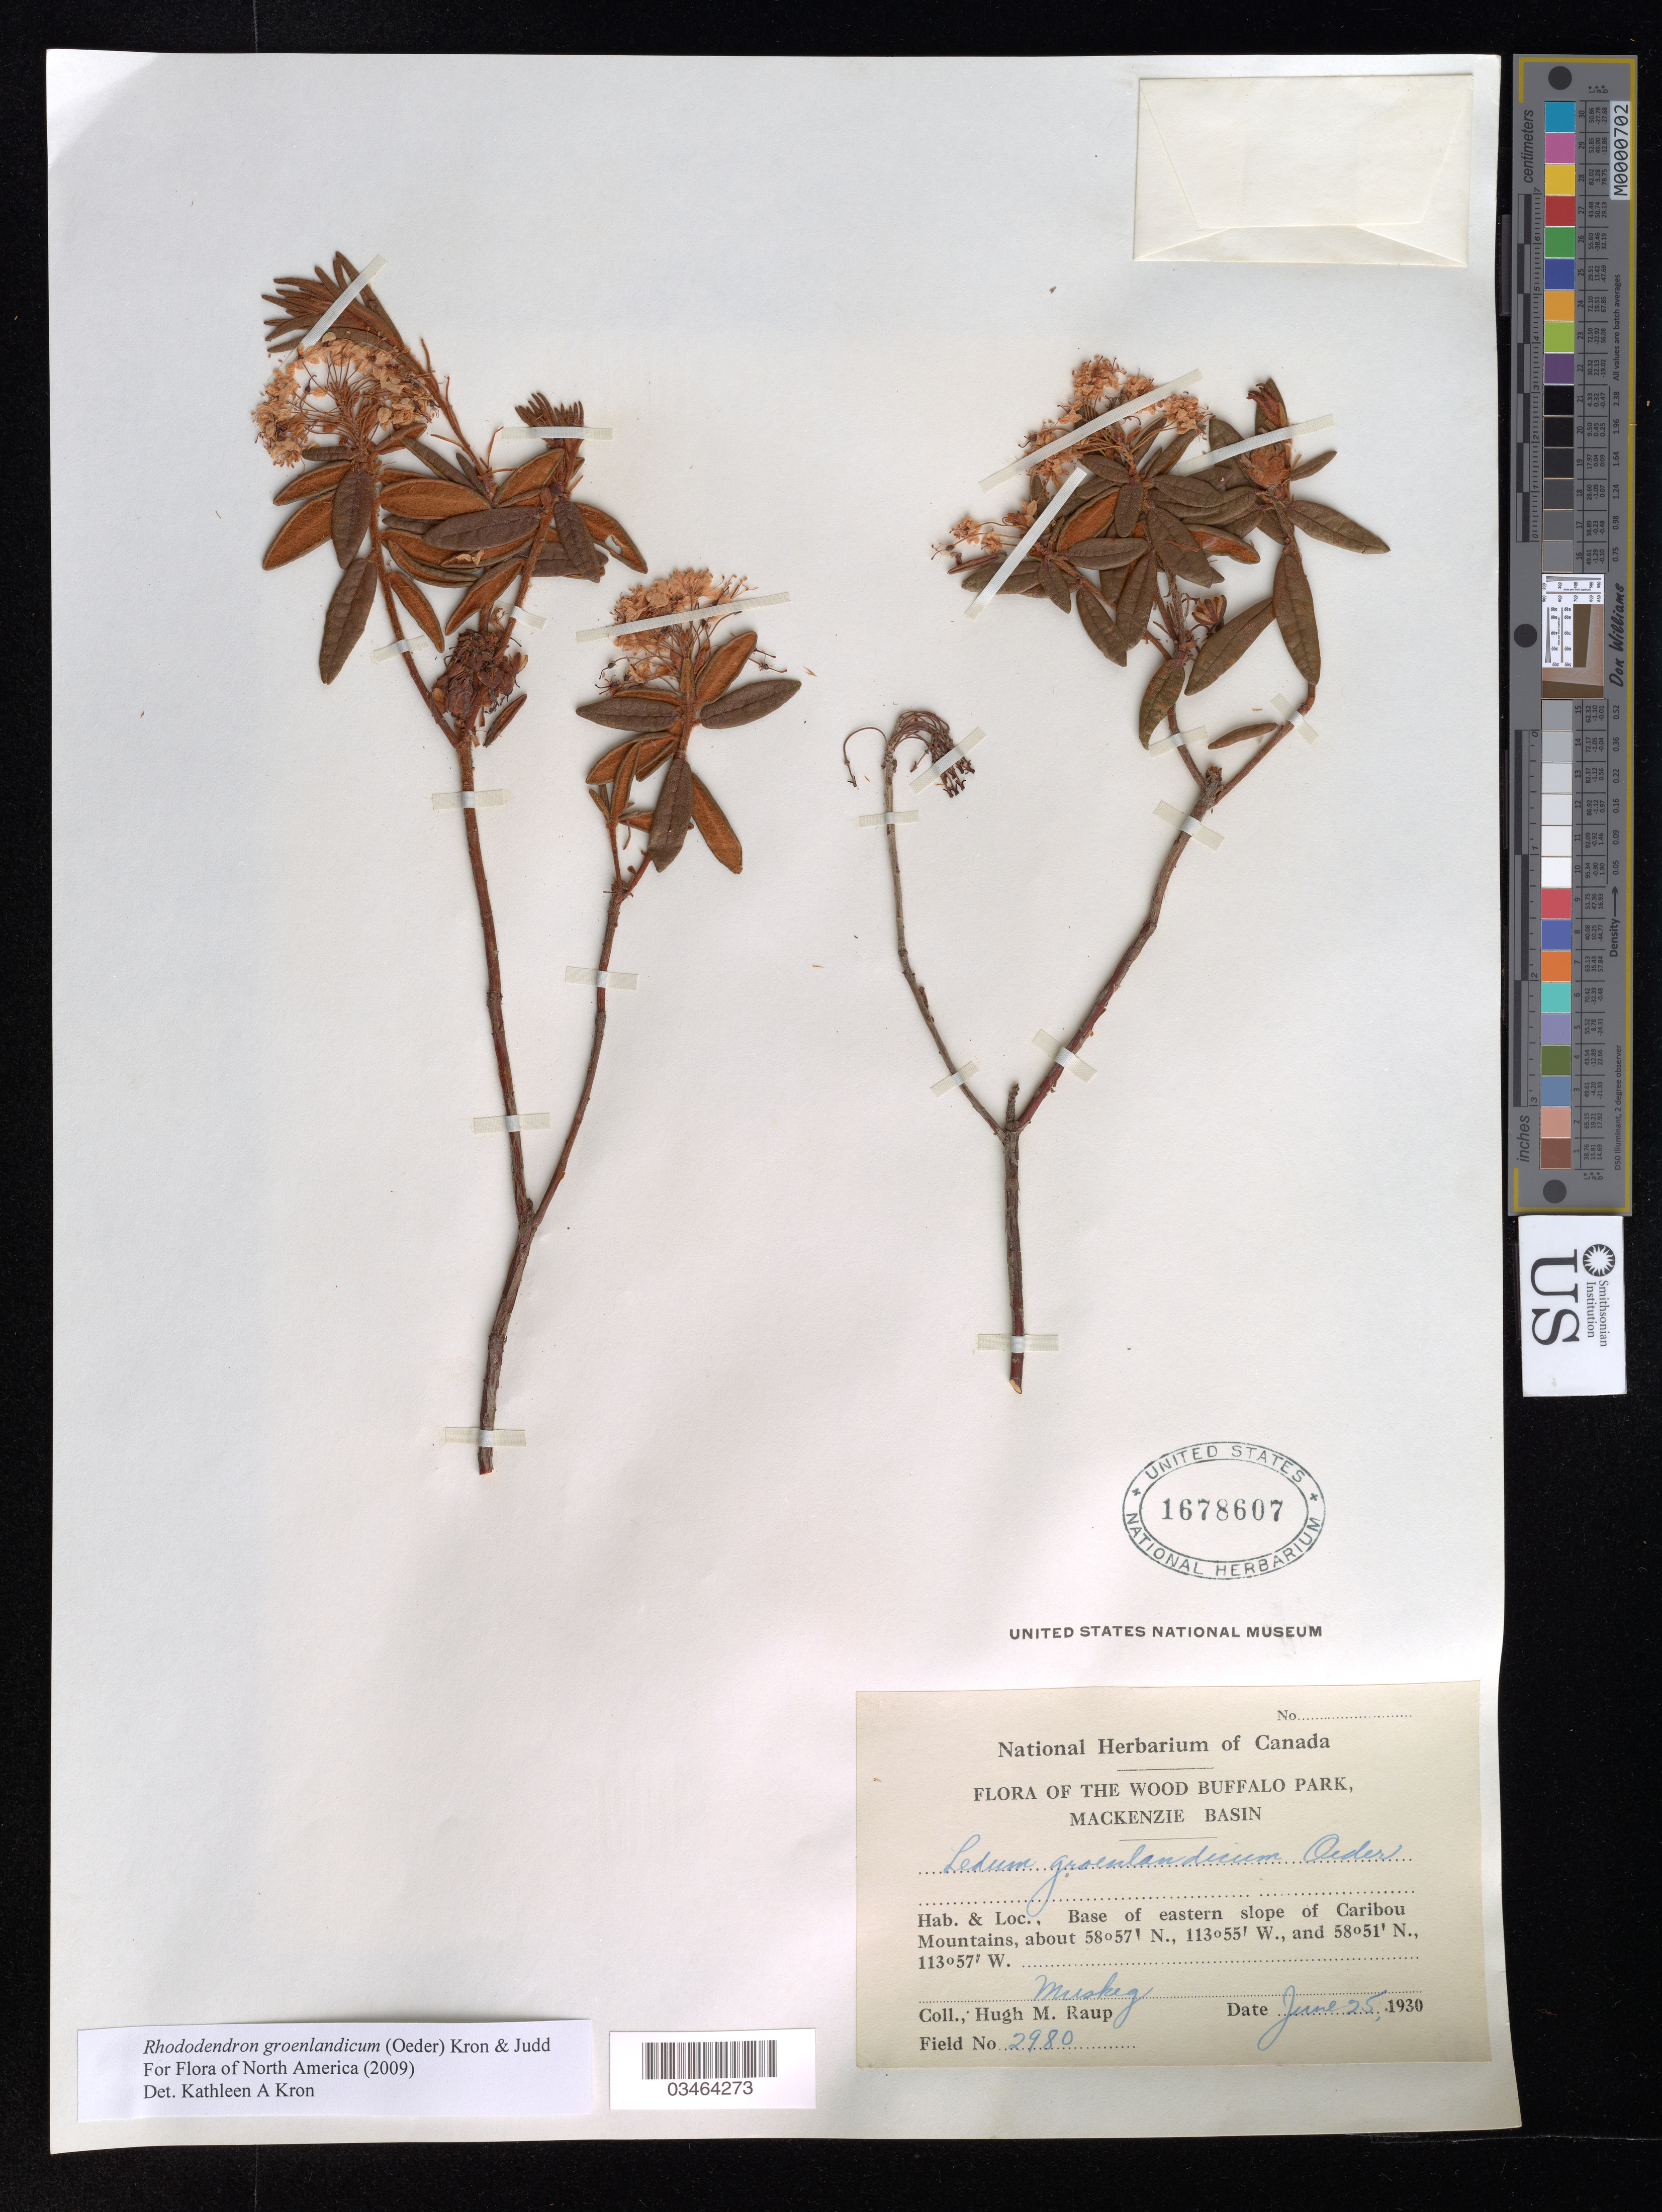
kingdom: Plantae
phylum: Tracheophyta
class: Magnoliopsida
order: Ericales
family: Ericaceae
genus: Rhododendron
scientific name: Rhododendron groenlandicum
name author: (Oeder) Kron & Judd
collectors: H. Raup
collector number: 2980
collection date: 1930-06-25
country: Canada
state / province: Alberta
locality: The Wood Buffalo Park, Mackenzie Basin. Base of eastern slope of Caribou Mountains.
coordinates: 58 57 N; 58 51 N, 113 55 W; 113 57 W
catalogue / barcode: US 1678607